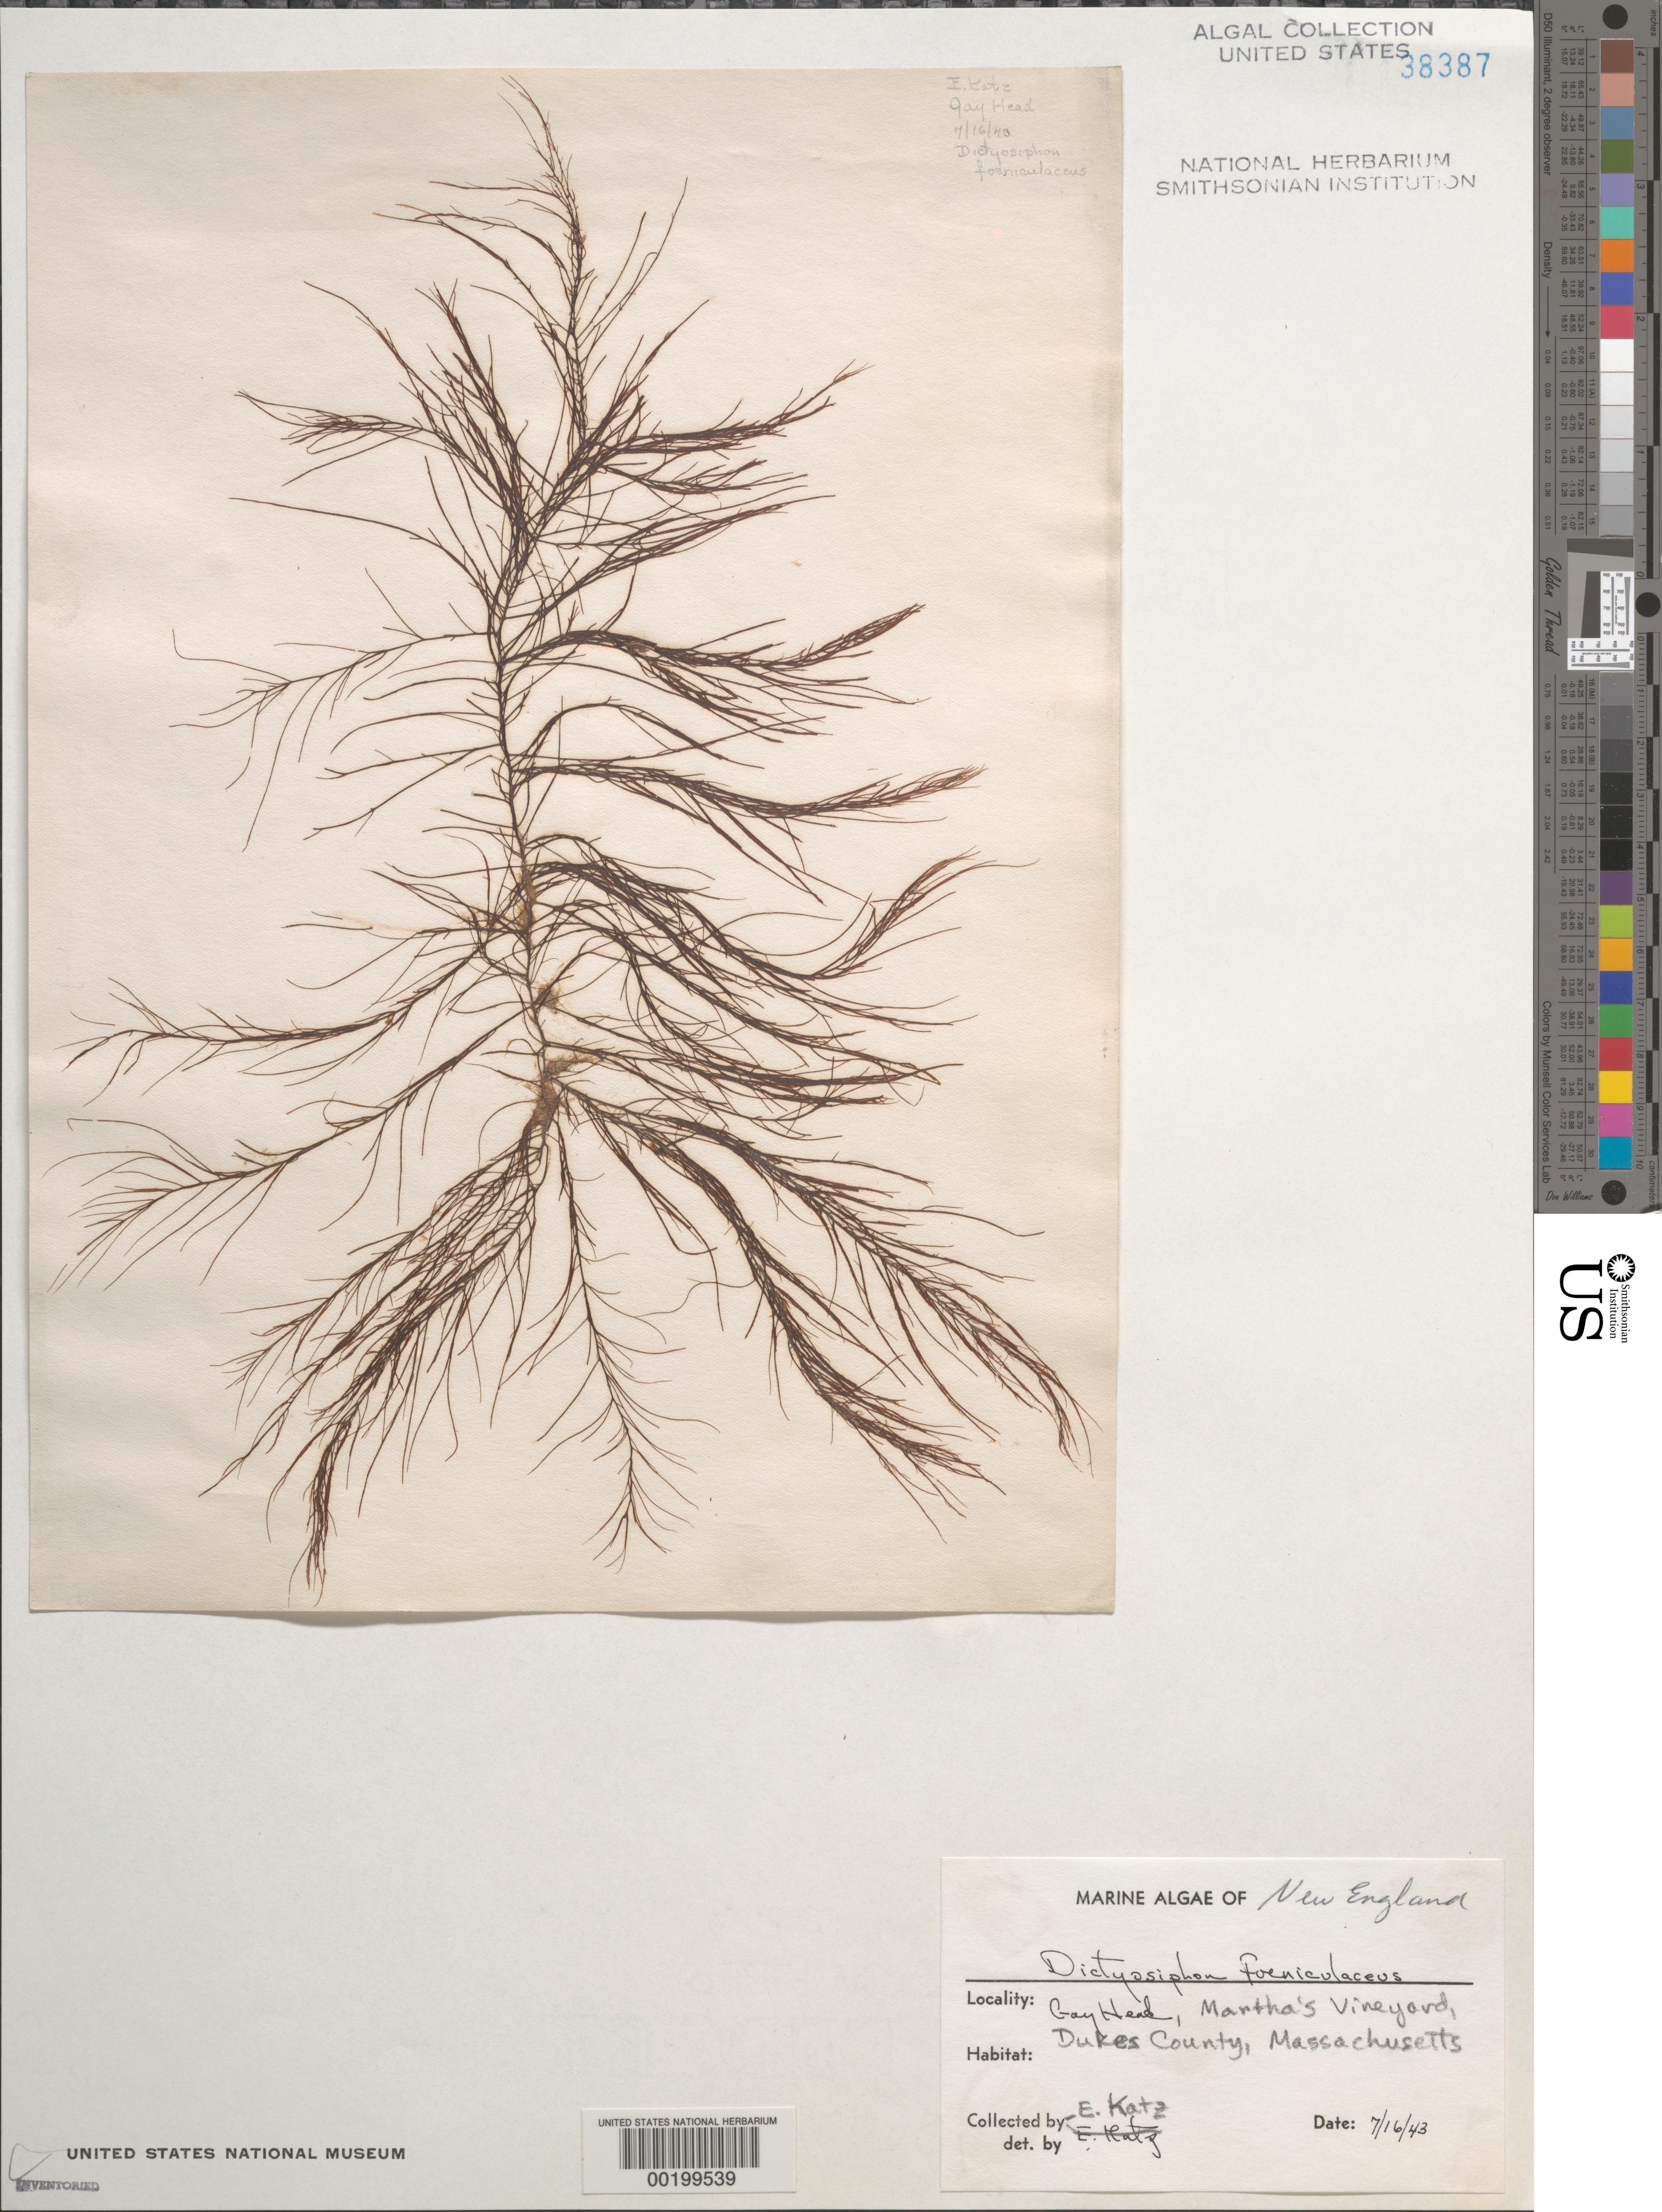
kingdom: Chromista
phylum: Ochrophyta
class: Phaeophyceae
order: Dictyosiphonales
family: Dictyosiphonaceae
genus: Dictyosiphon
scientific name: Dictyosiphon foeniculaceus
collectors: E. Katz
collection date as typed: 16 Jul 1943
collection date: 1943-07-16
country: United States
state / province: Massachusetts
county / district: Dukes County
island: Martha's Vineyard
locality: Gay Head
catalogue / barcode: US 38387